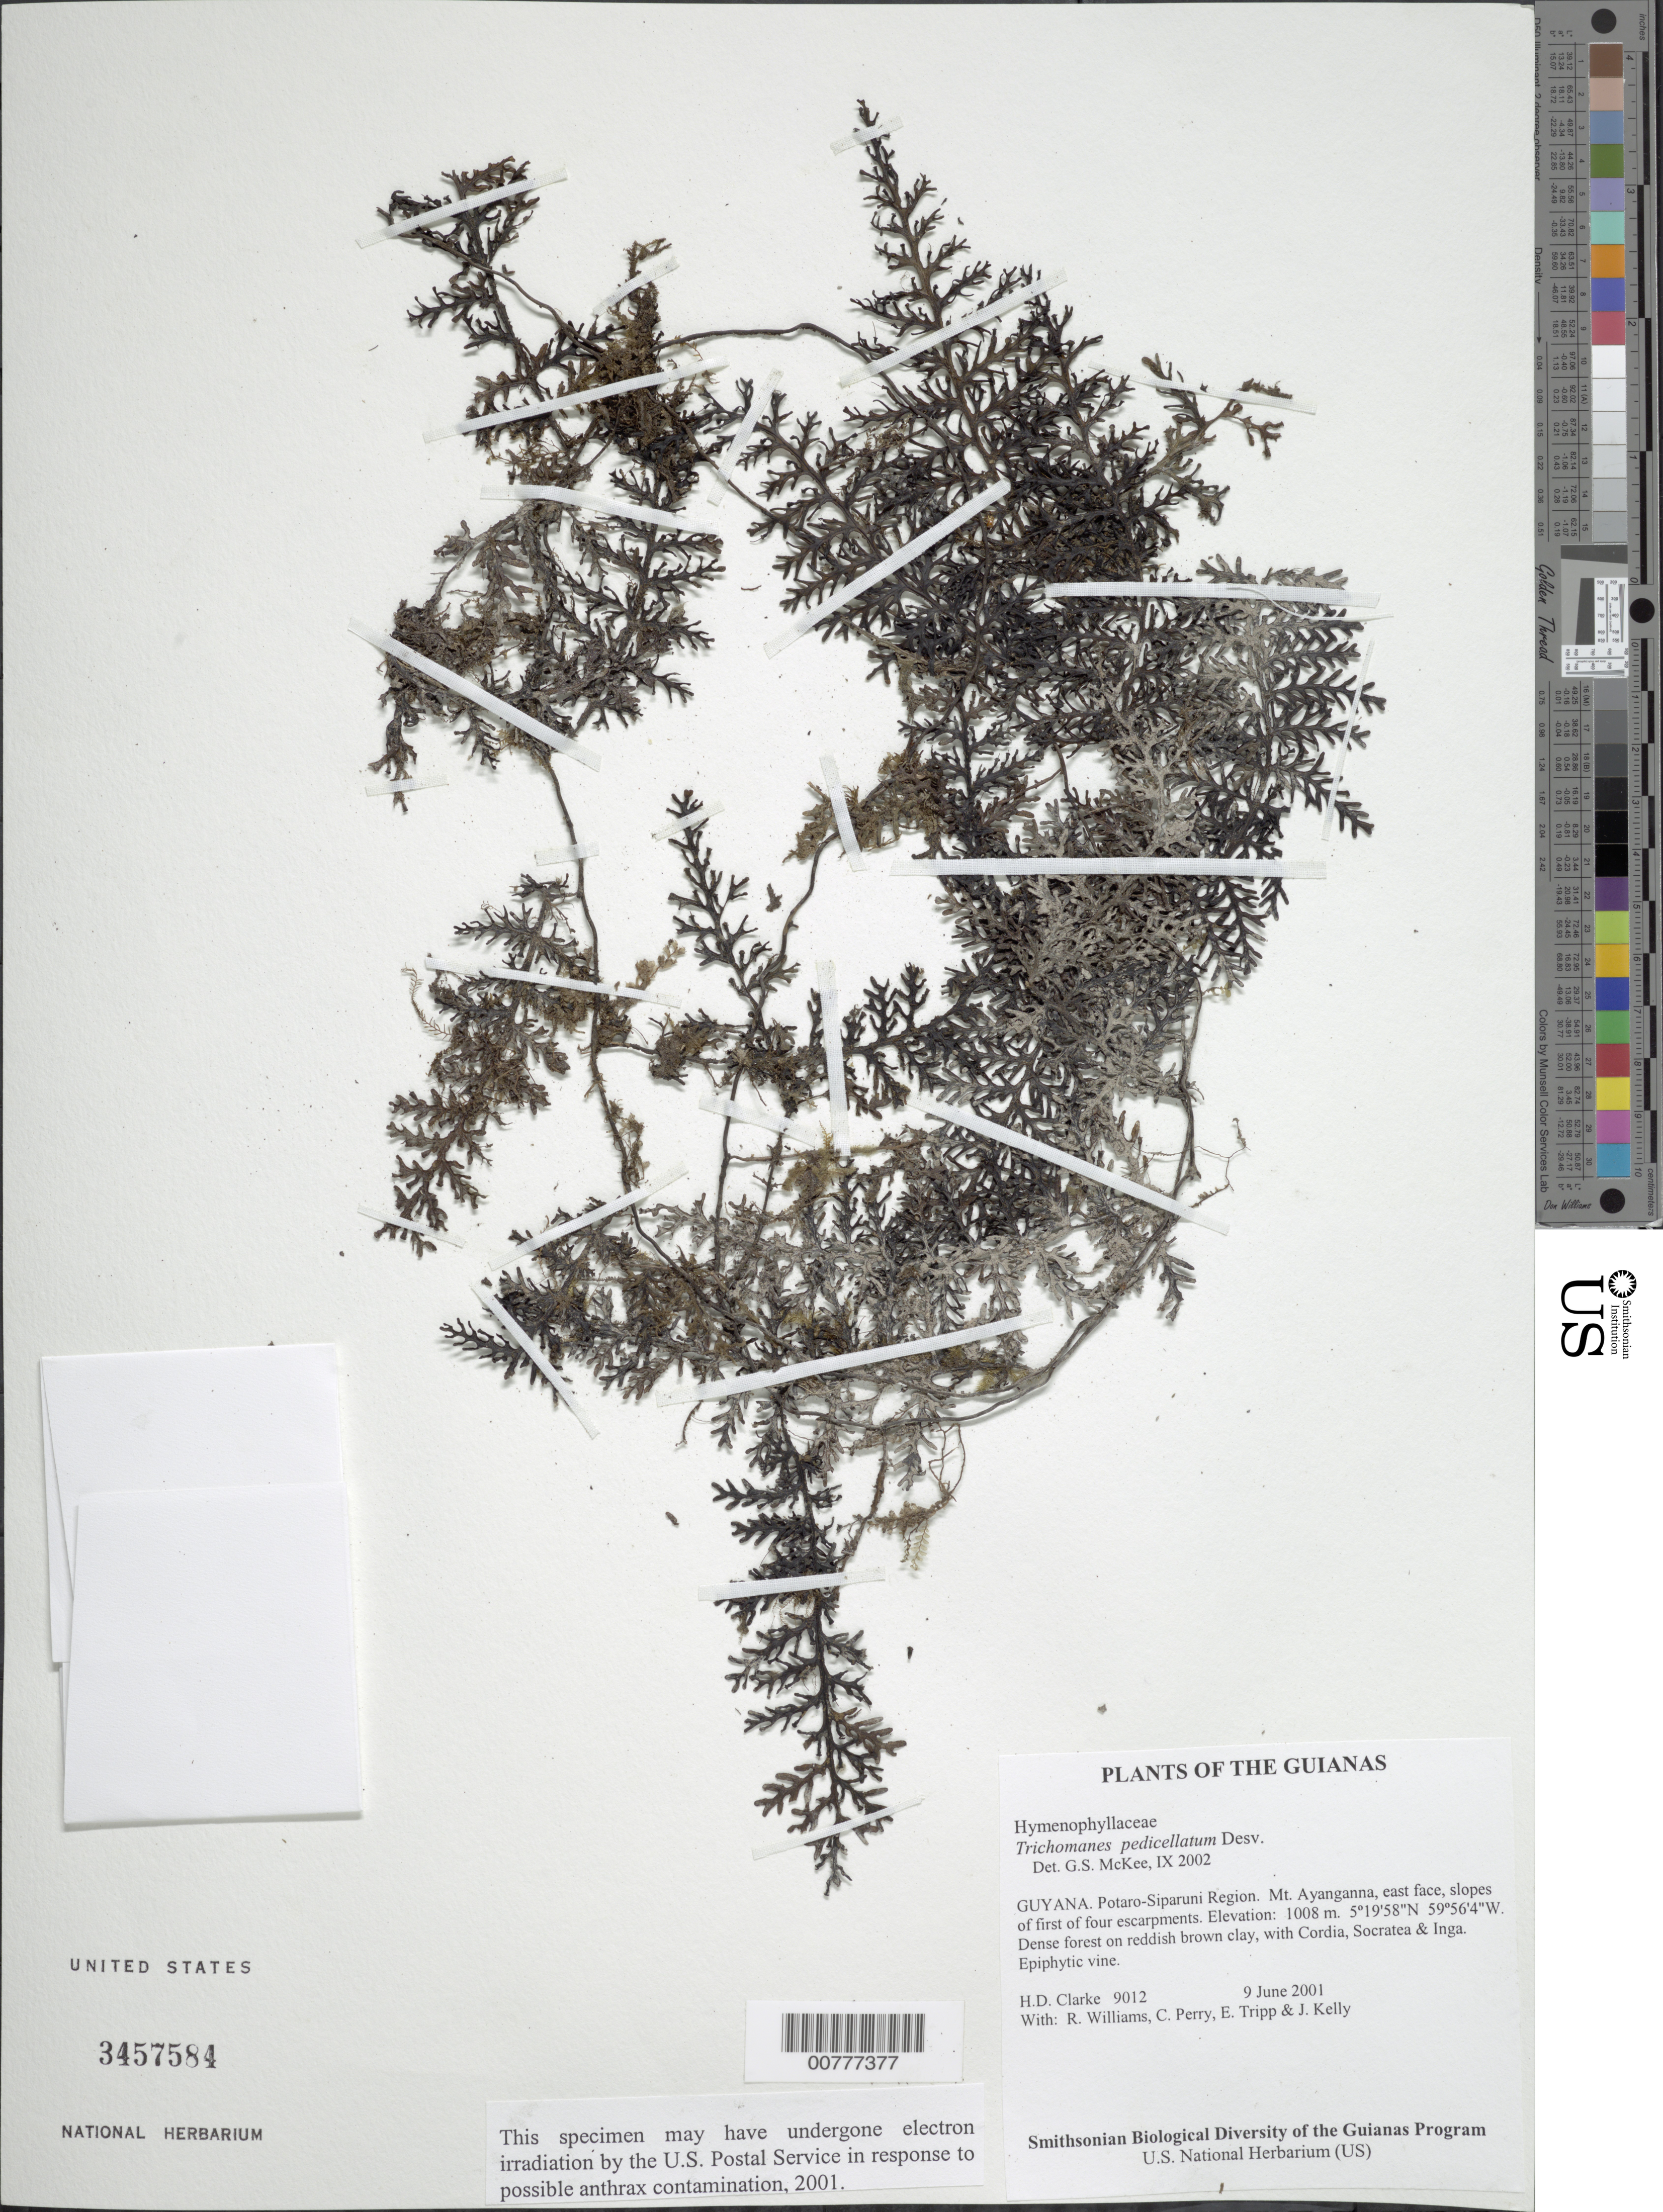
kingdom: Plantae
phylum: Tracheophyta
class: Polypodiopsida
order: Hymenophyllales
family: Hymenophyllaceae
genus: Trichomanes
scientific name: Trichomanes pedicellatum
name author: Desv.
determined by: McKee, G. S., (US), NMNH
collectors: H. D. Clarke, R. Williams, C. Perry, E. Tripp & J. Kelly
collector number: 9012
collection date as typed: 9 June 2001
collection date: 2001-06-09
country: Guyana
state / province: Potaro-Siparuni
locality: Mt. Ayanganna, east face, slopes of first of four escarpments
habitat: Dense forest on reddish brown clay, with Cordia, Socratea & Inga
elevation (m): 1008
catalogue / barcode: US 3457584